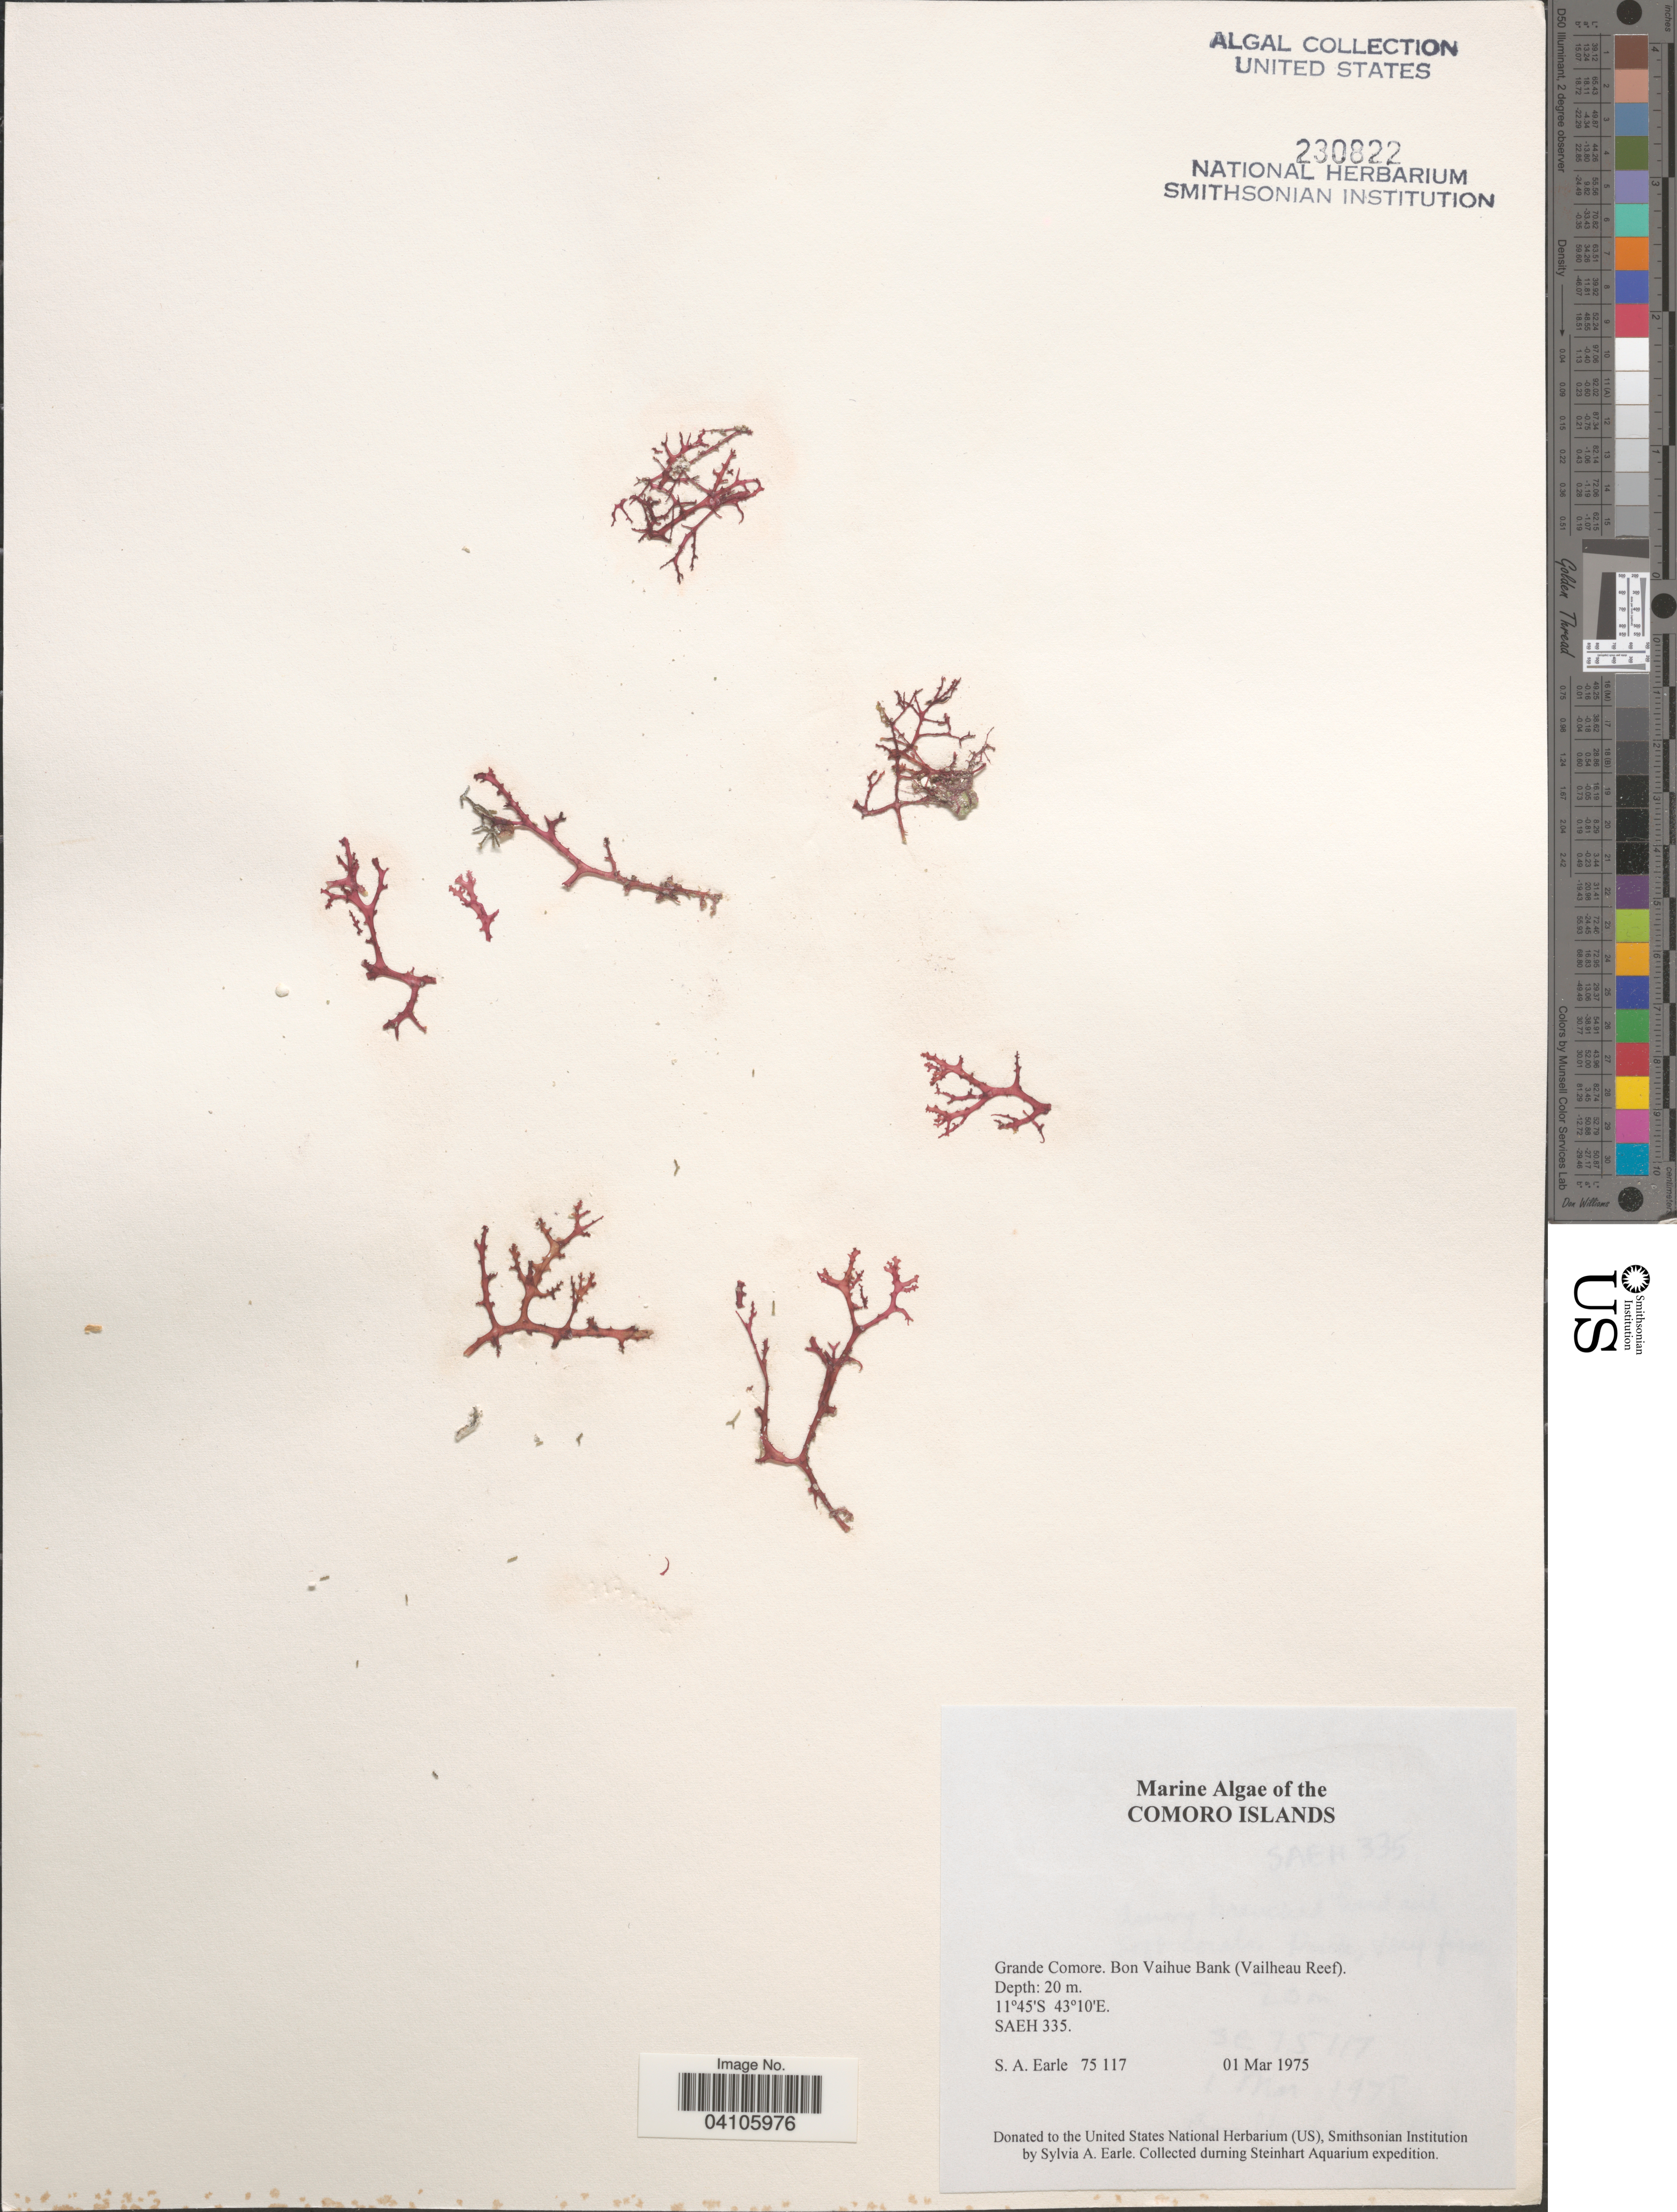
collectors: S. A. Earle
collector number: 75117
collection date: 1975-03-01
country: Comoros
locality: Grande Comore. Bon Vaihue Bank (Vailheau Reef). Steinhart Aquarium expedition.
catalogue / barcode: US 230822